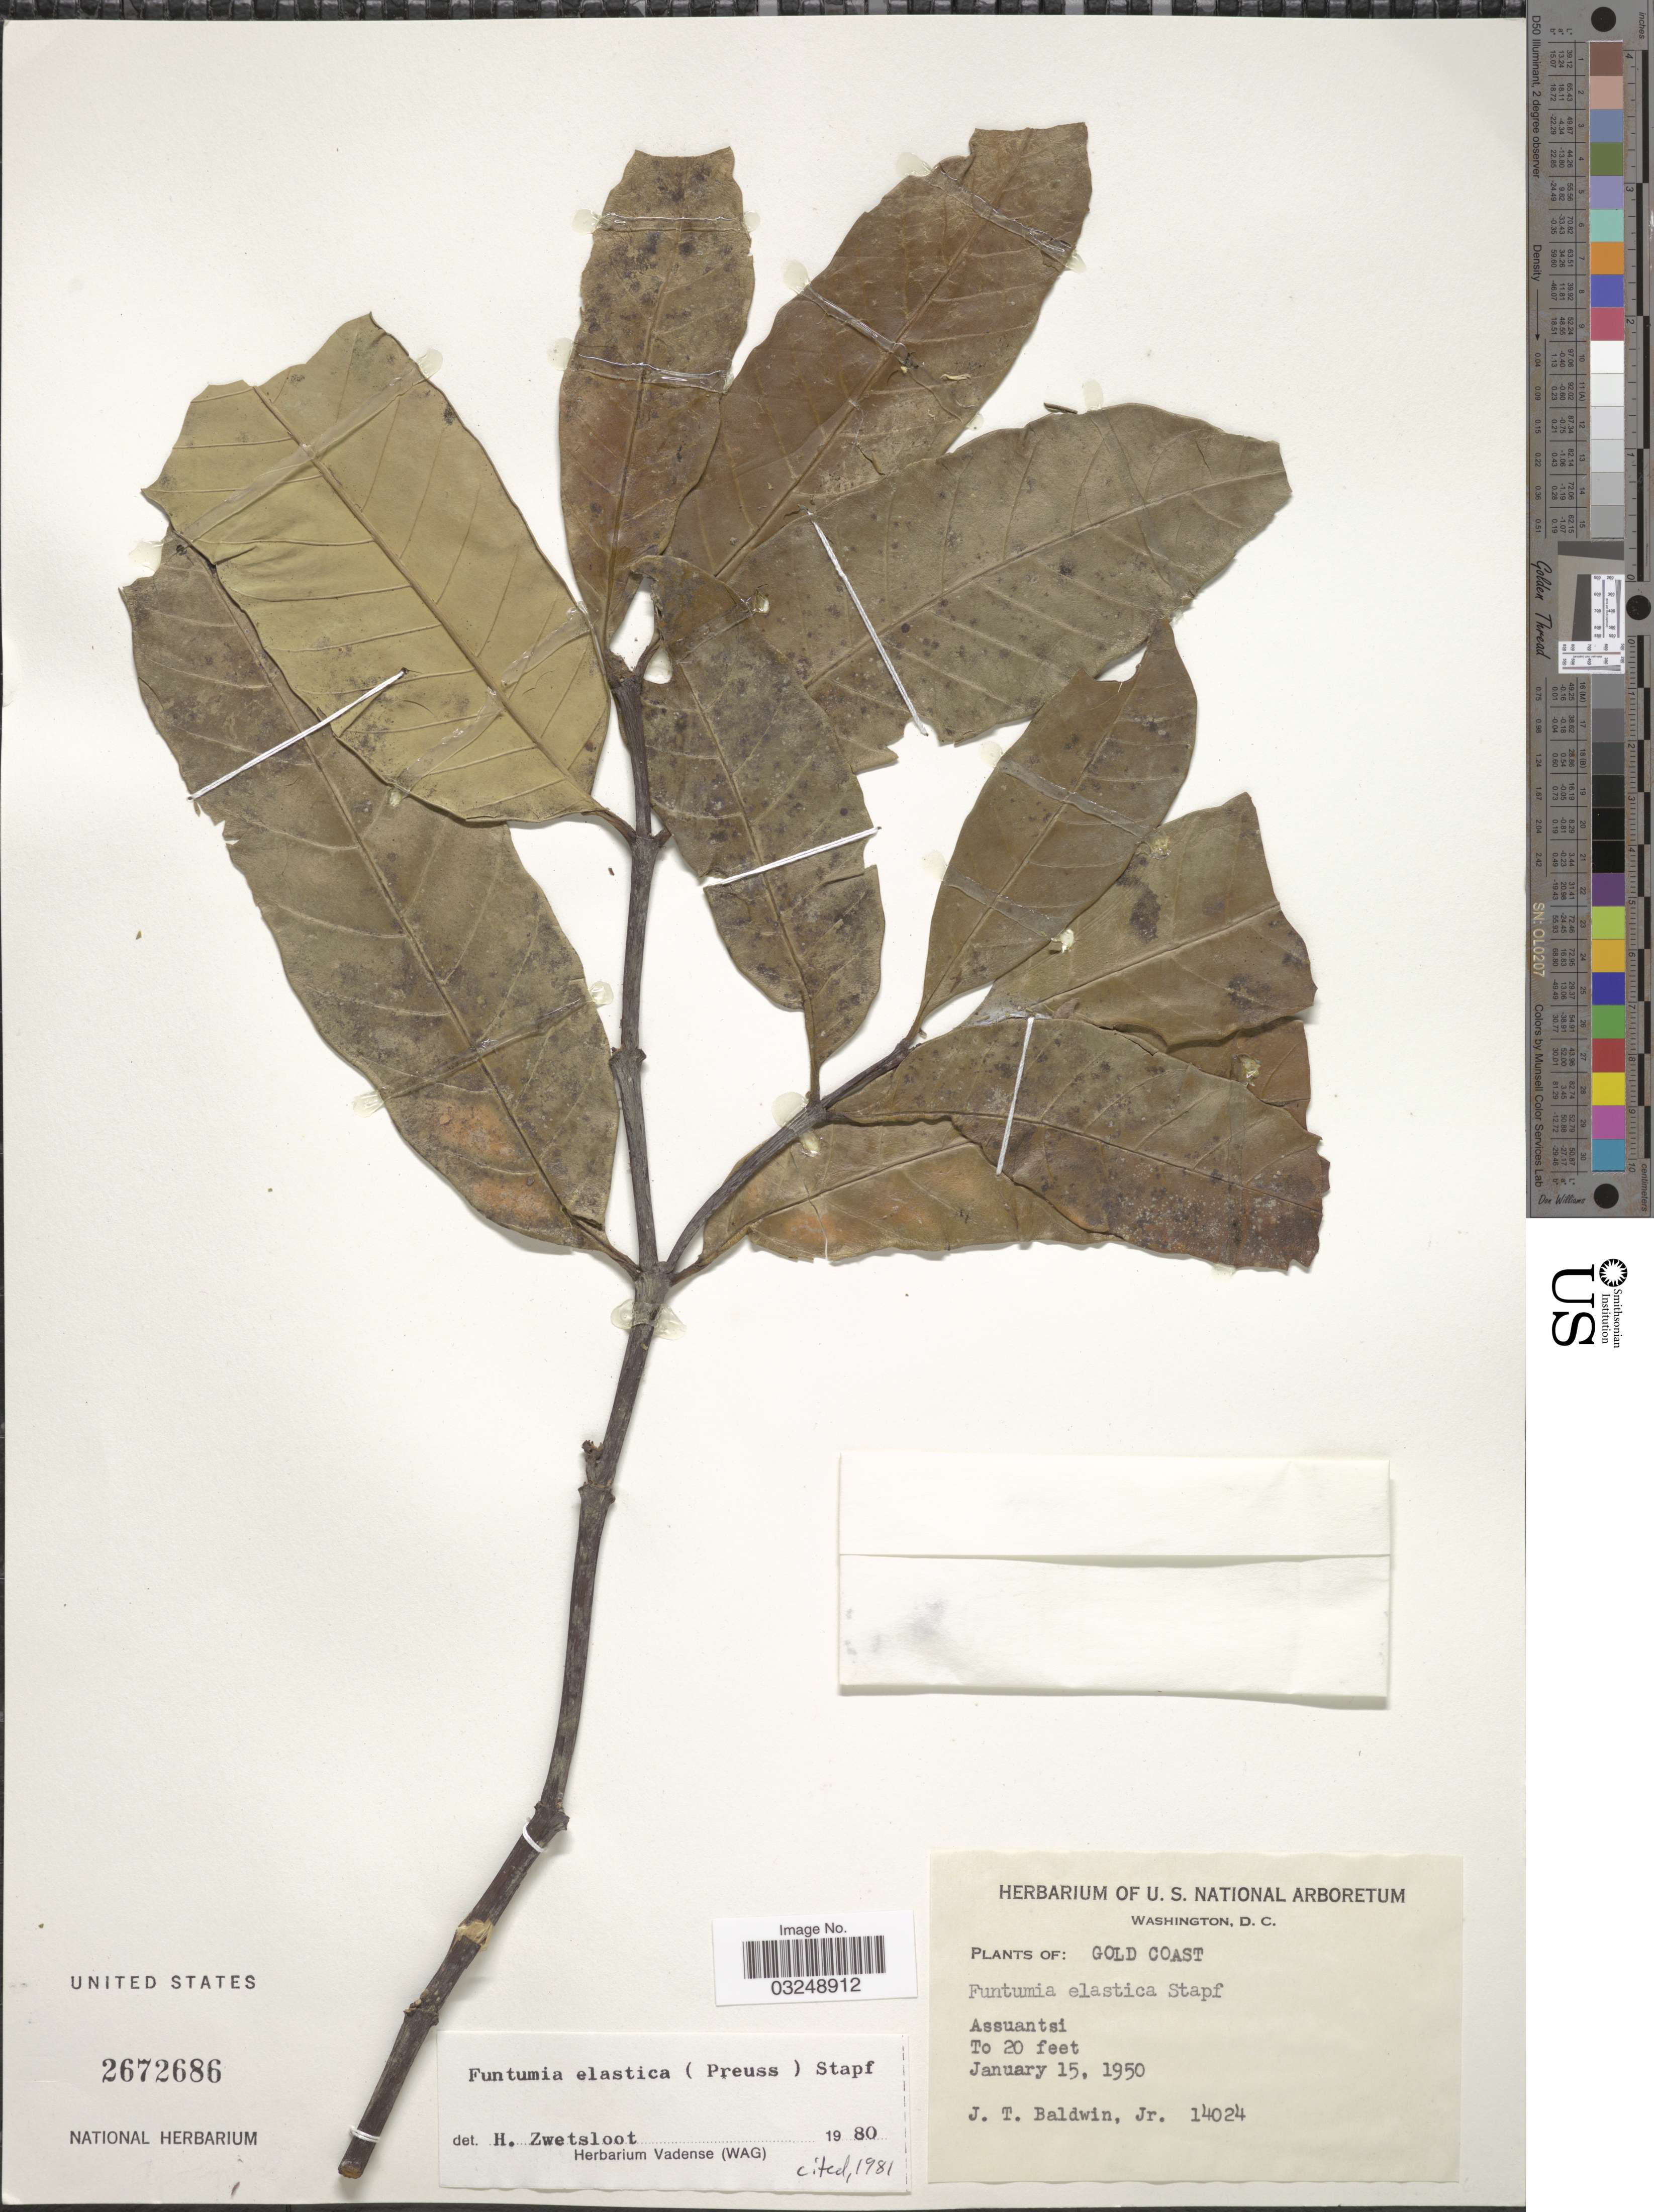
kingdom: Plantae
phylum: Tracheophyta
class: Magnoliopsida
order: Gentianales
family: Apocynaceae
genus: Funtumia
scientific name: Funtumia elastica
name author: Stapf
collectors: J. T. Baldwin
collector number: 14024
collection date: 1950-01-15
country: Ghana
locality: Gold Coast. Assuantsi.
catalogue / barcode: US 2672686